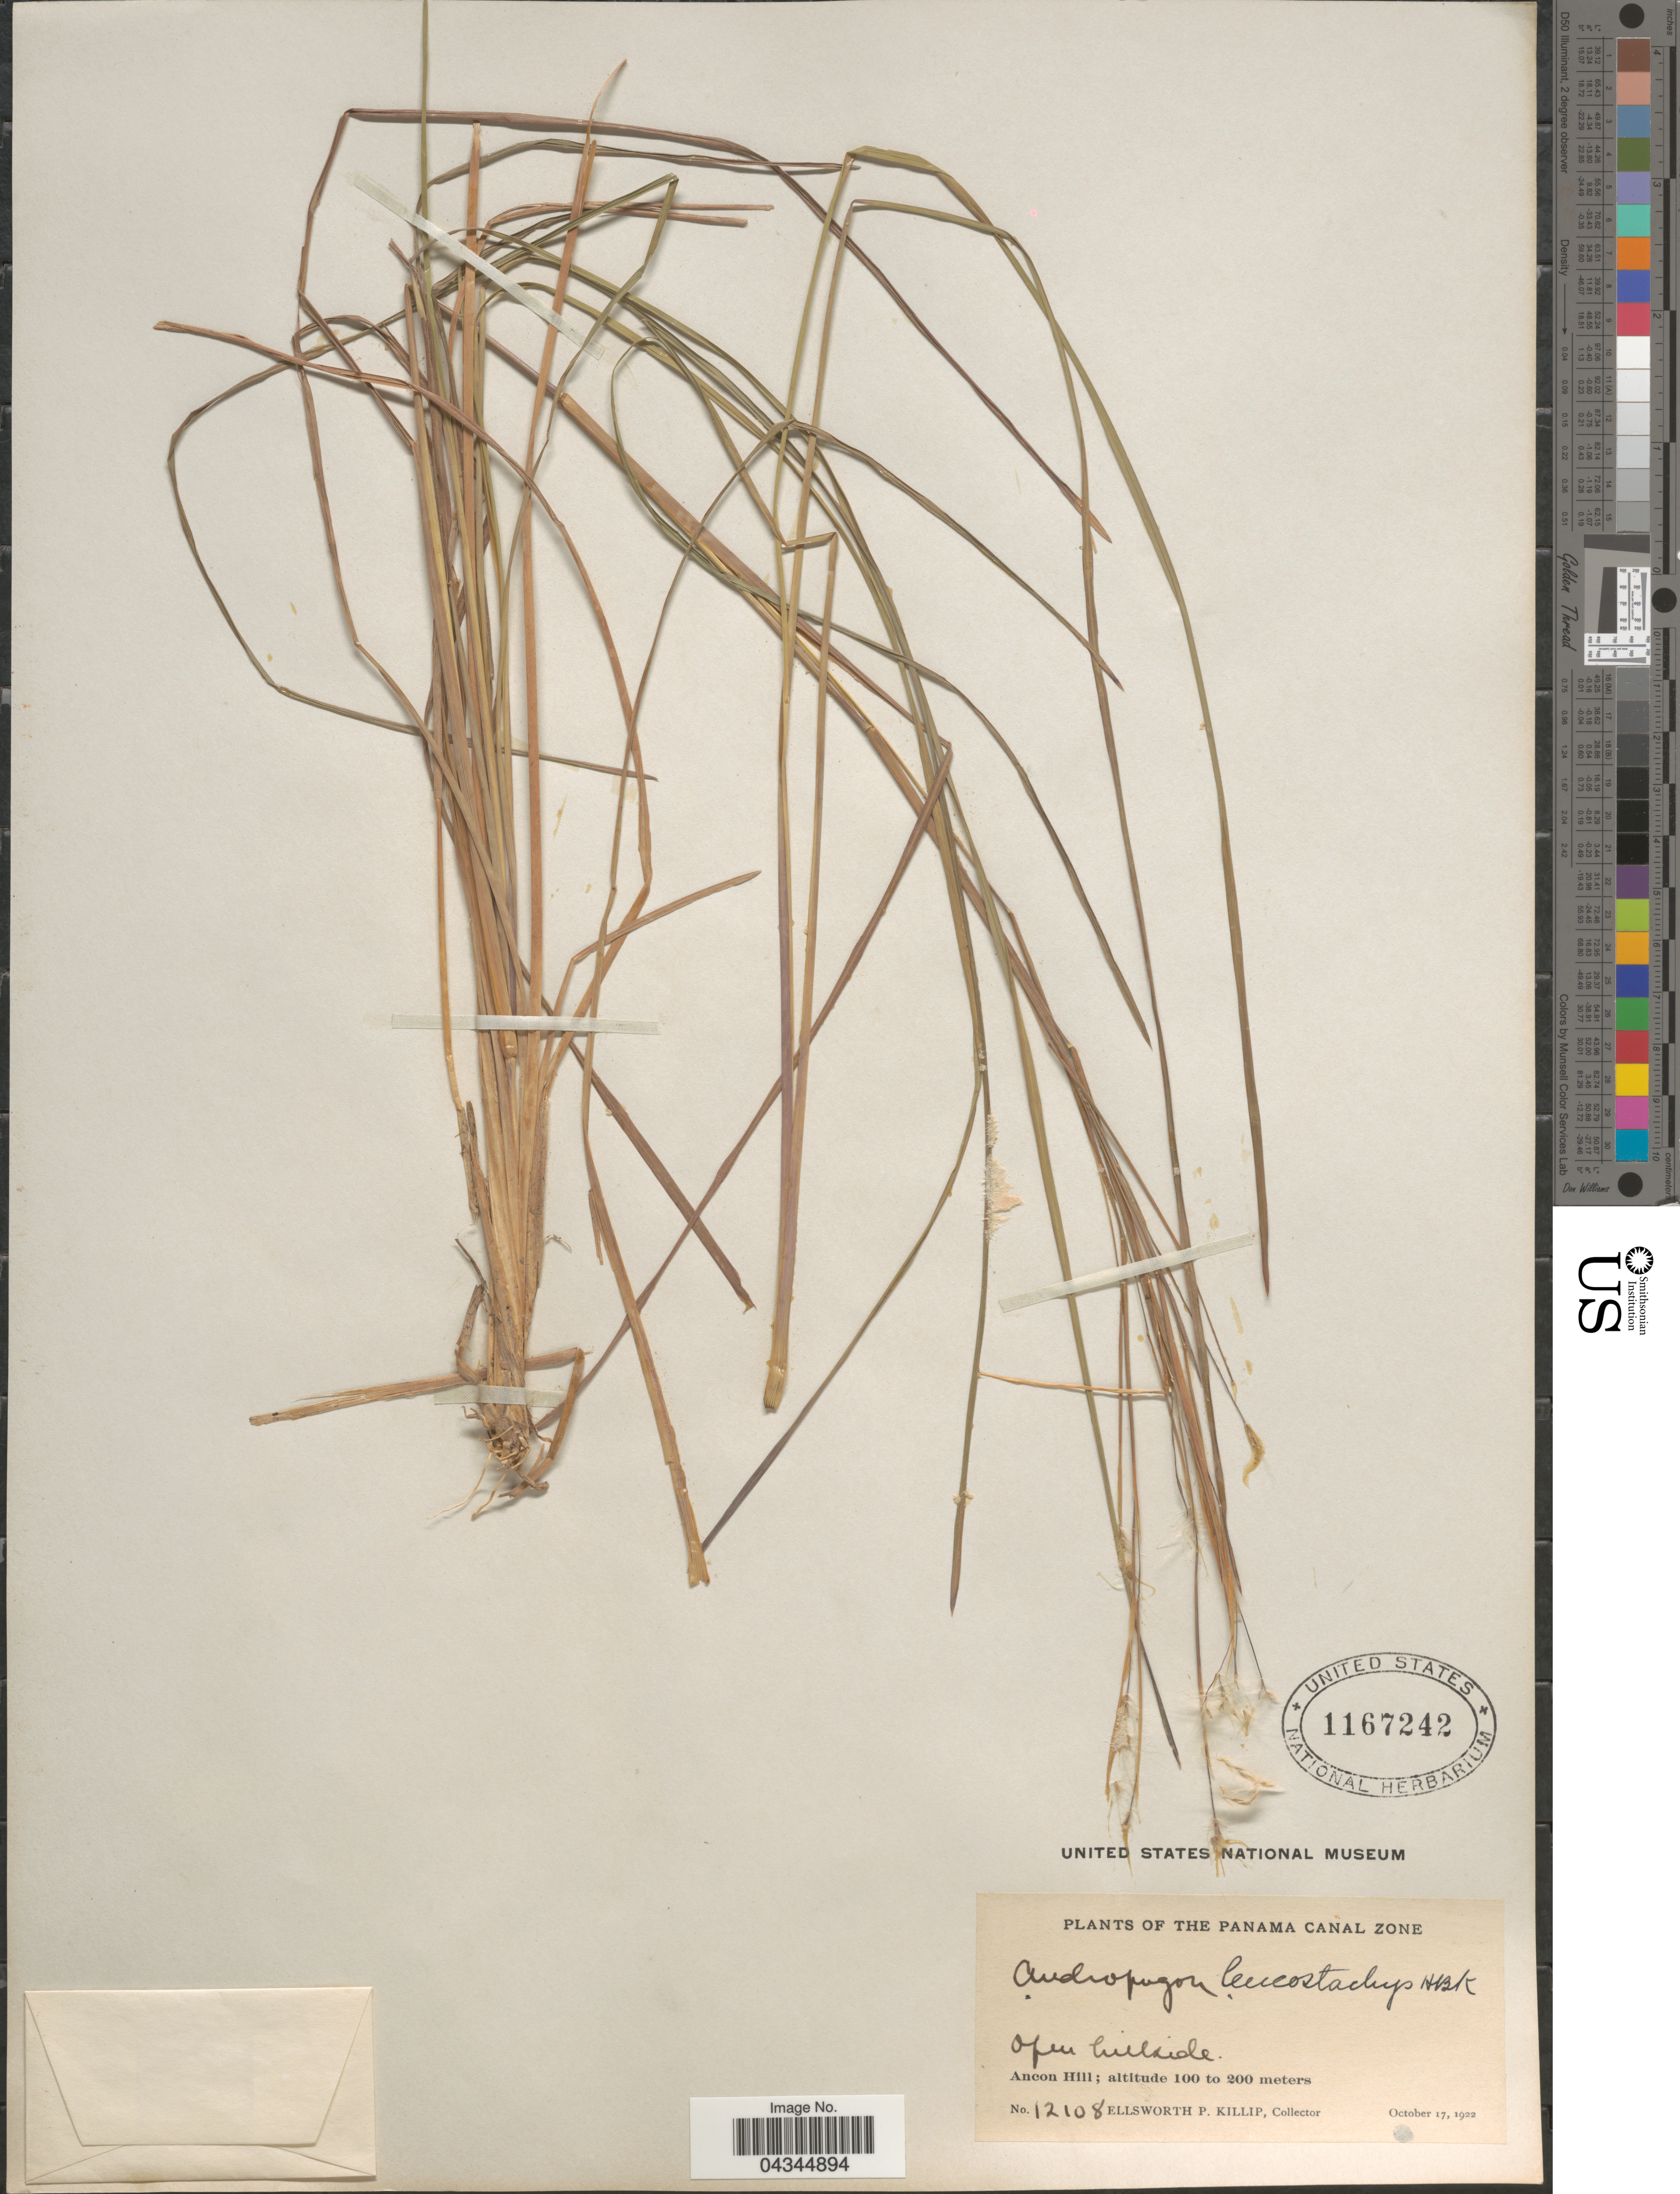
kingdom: Plantae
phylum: Tracheophyta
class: Liliopsida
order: Poales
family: Poaceae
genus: Andropogon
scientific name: Andropogon leucostachyus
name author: Kunth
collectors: E. P. Killip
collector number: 12108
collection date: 1922-10-17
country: Panama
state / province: Colón / Panamá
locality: The Panama Canal Zone. Ancon Hill.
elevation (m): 100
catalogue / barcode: US 1167242